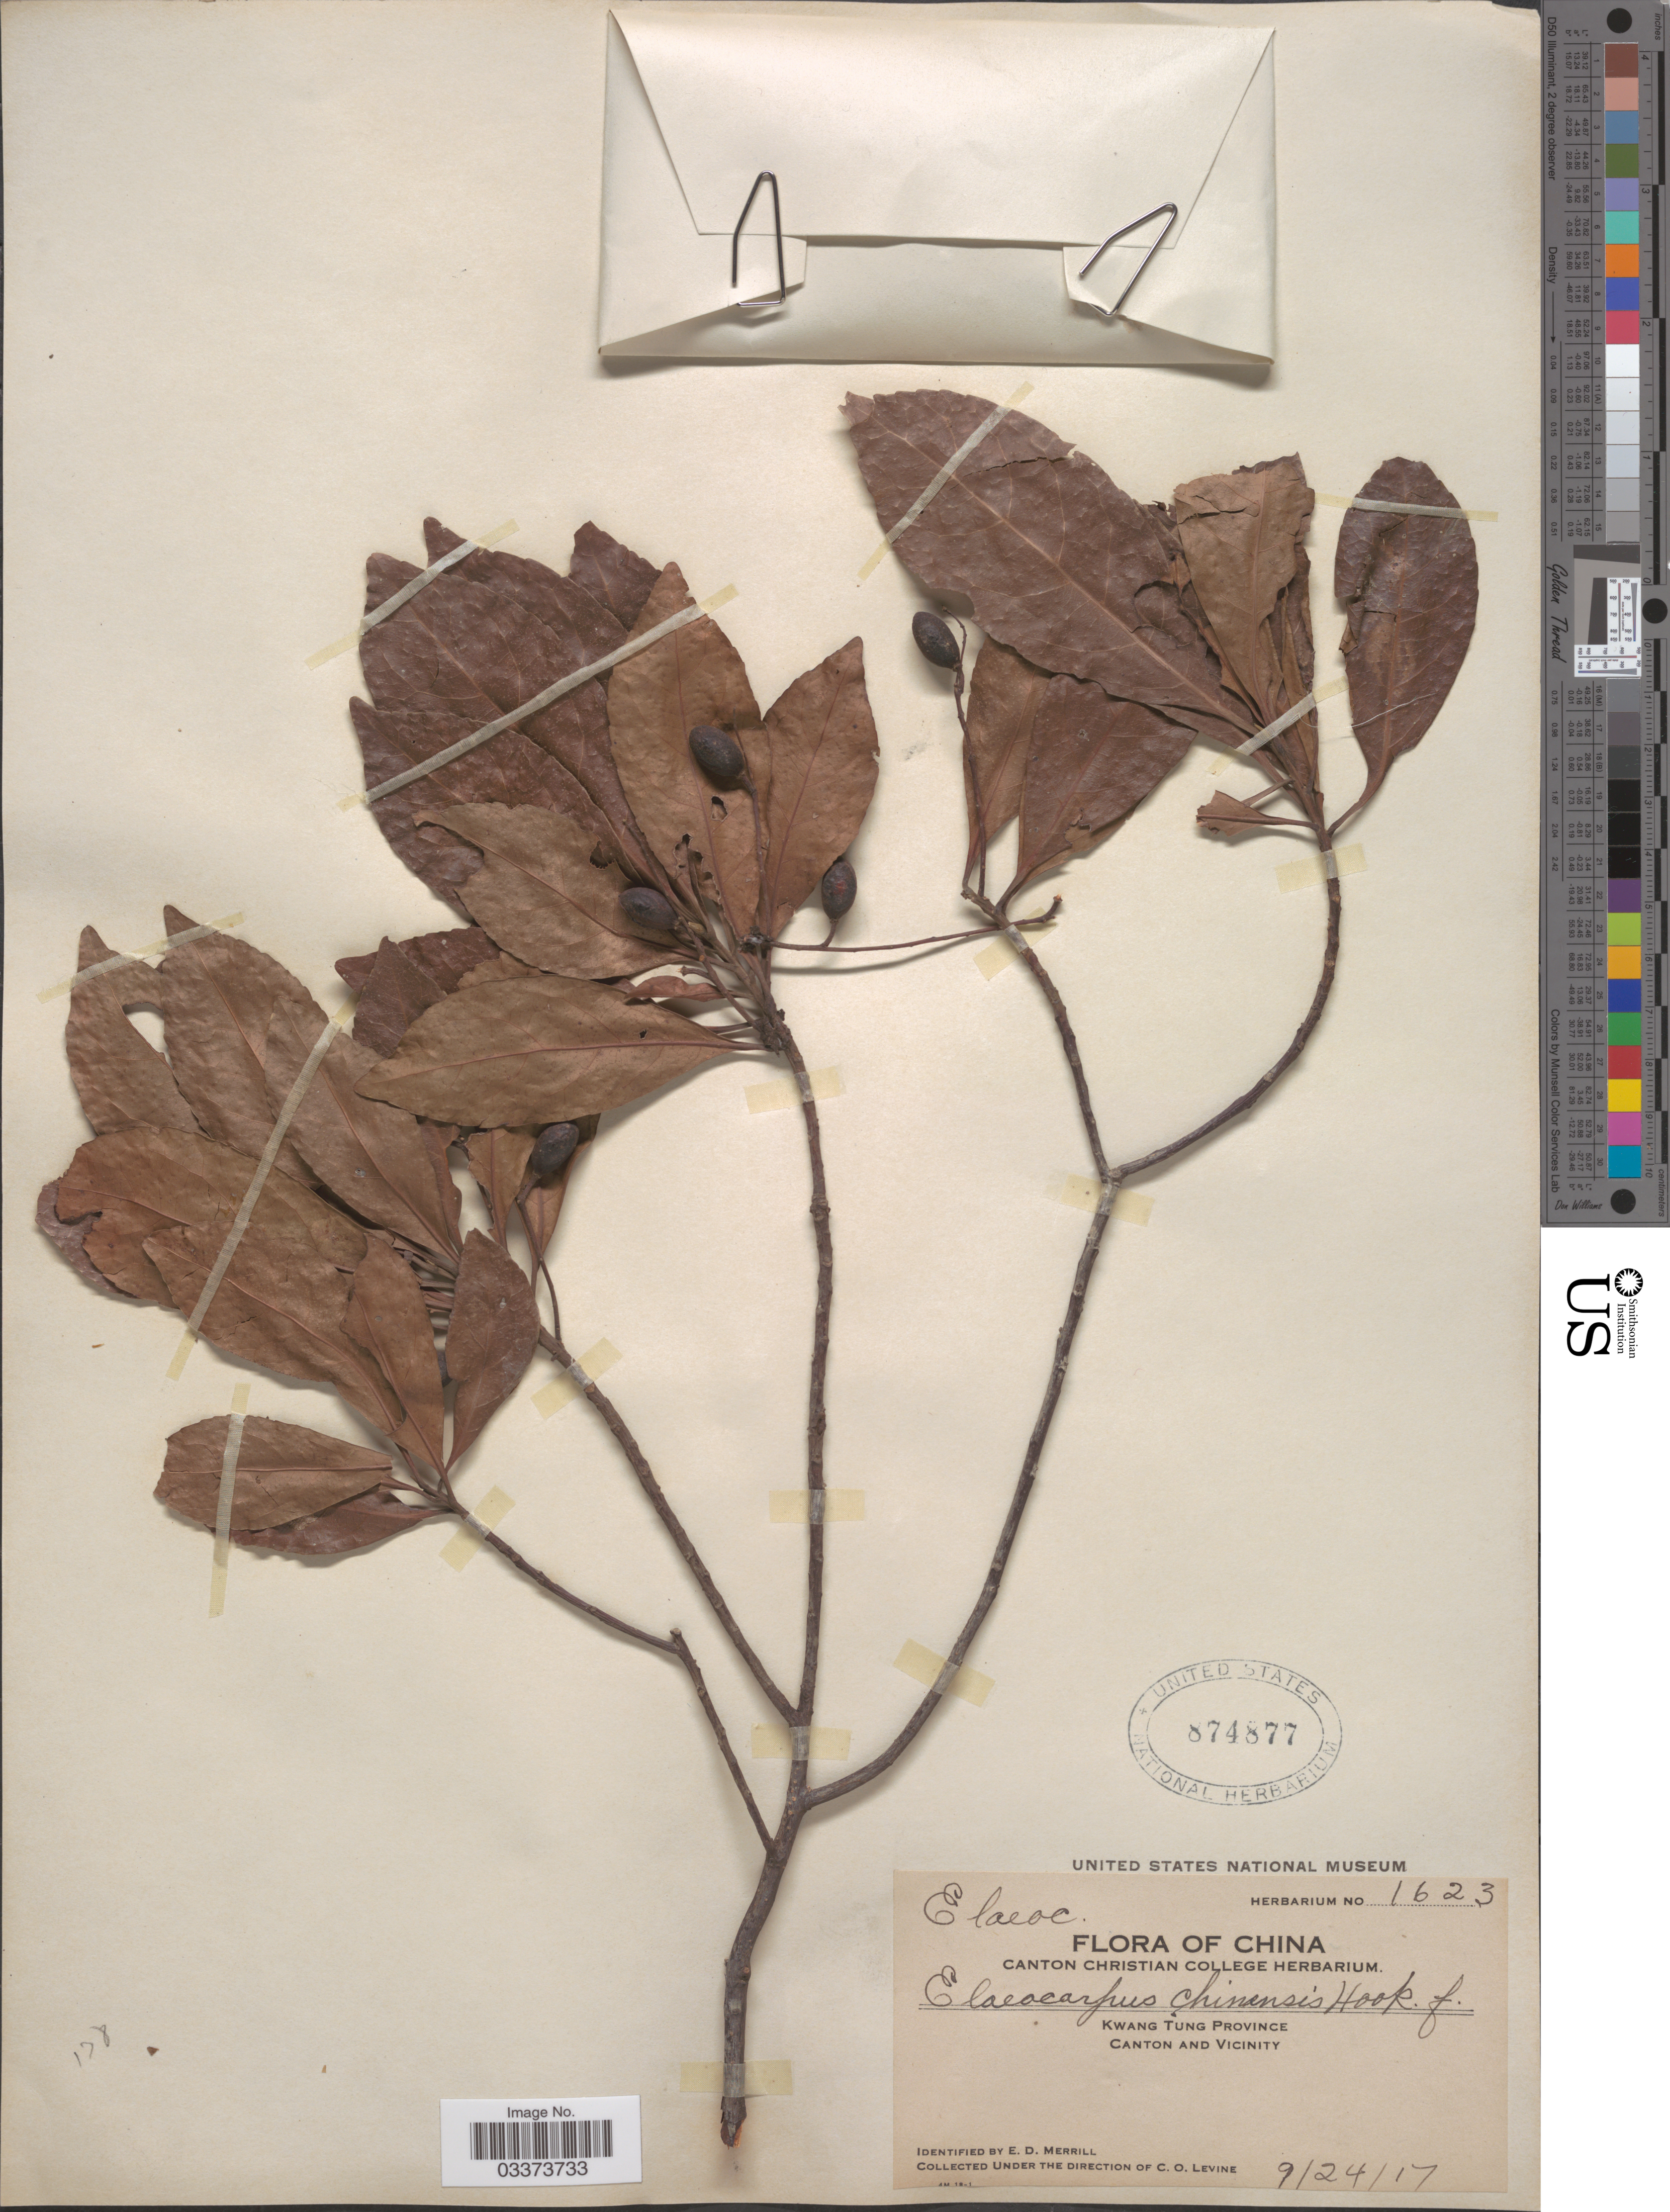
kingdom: Plantae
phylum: Tracheophyta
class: Magnoliopsida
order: Oxalidales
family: Elaeocarpaceae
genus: Elaeocarpus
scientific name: Elaeocarpus chinensis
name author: (A. Gray & Ch) Hook. f.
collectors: C. O. Levine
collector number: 1623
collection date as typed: Transcribed d/m/y: 24/9/17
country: China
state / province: Guangdong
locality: Kwang Tung Province, Canton and Vicinity.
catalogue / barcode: US 874877